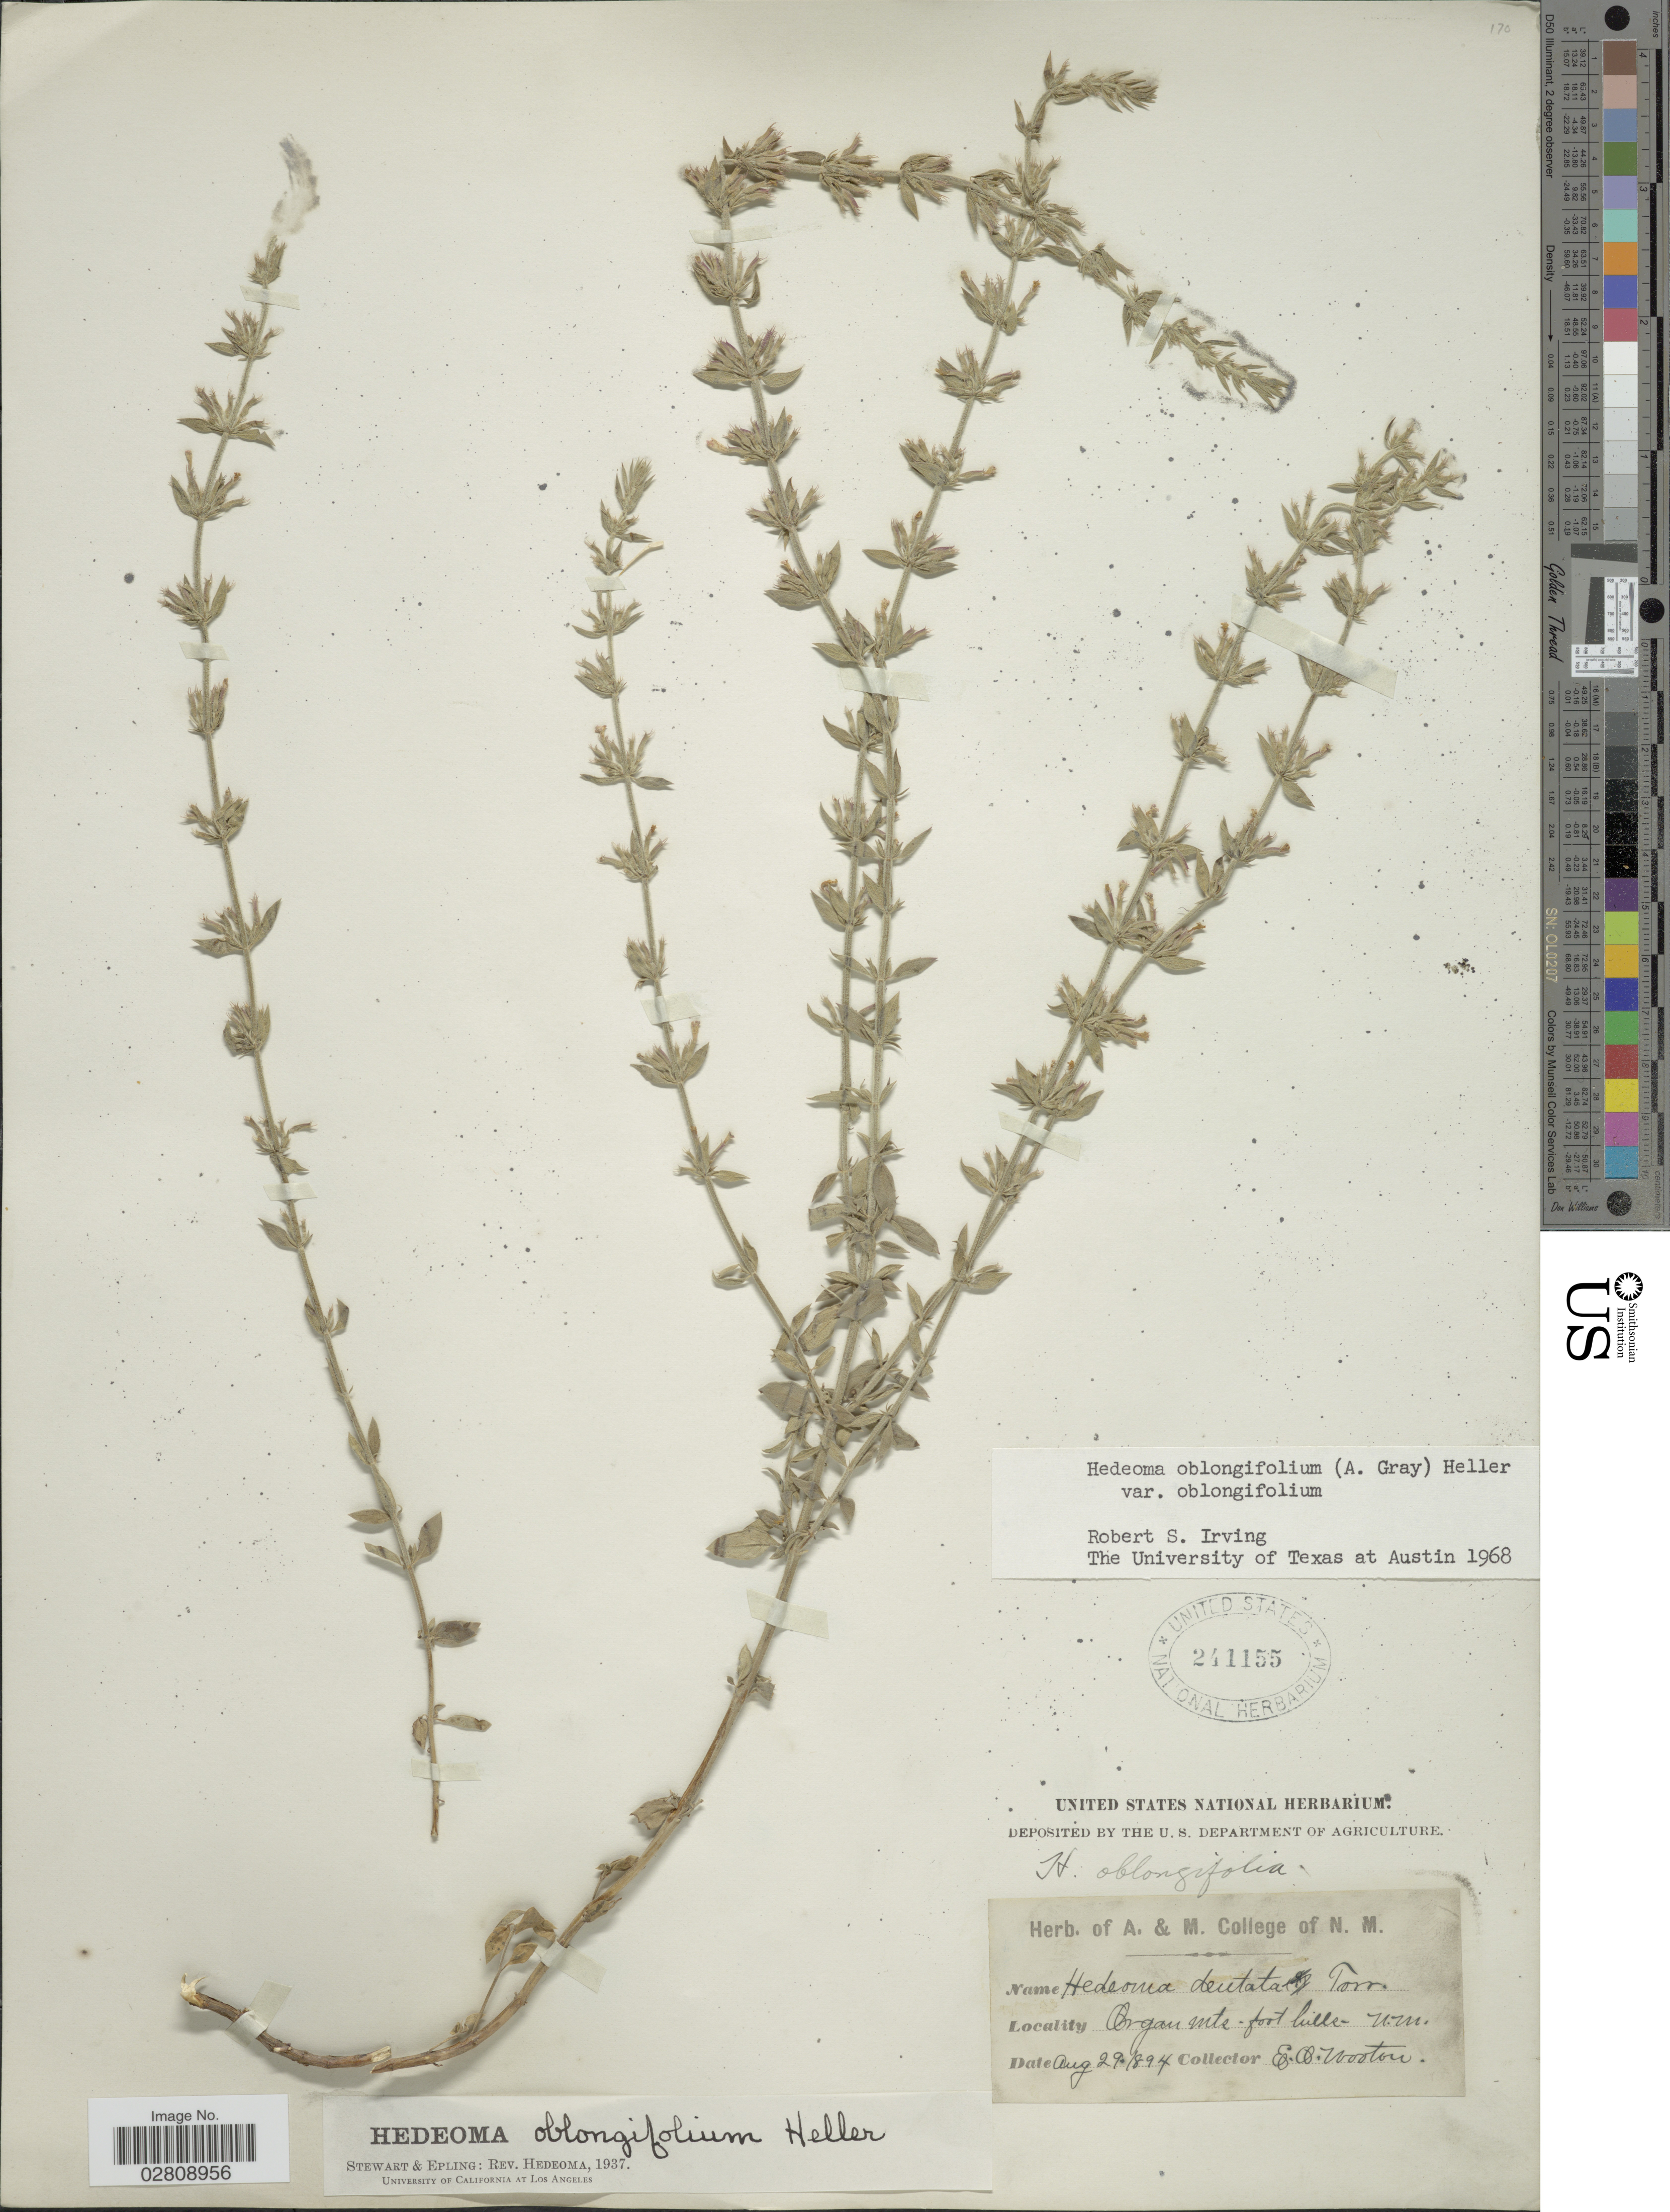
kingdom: Plantae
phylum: Tracheophyta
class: Magnoliopsida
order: Lamiales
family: Lamiaceae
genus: Hedeoma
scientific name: Hedeoma oblongifolia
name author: (A. Gray) A. Heller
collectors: E. O. Wooton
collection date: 1894-08-29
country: United States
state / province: New Mexico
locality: Organ Mts. foothills.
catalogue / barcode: US 241155